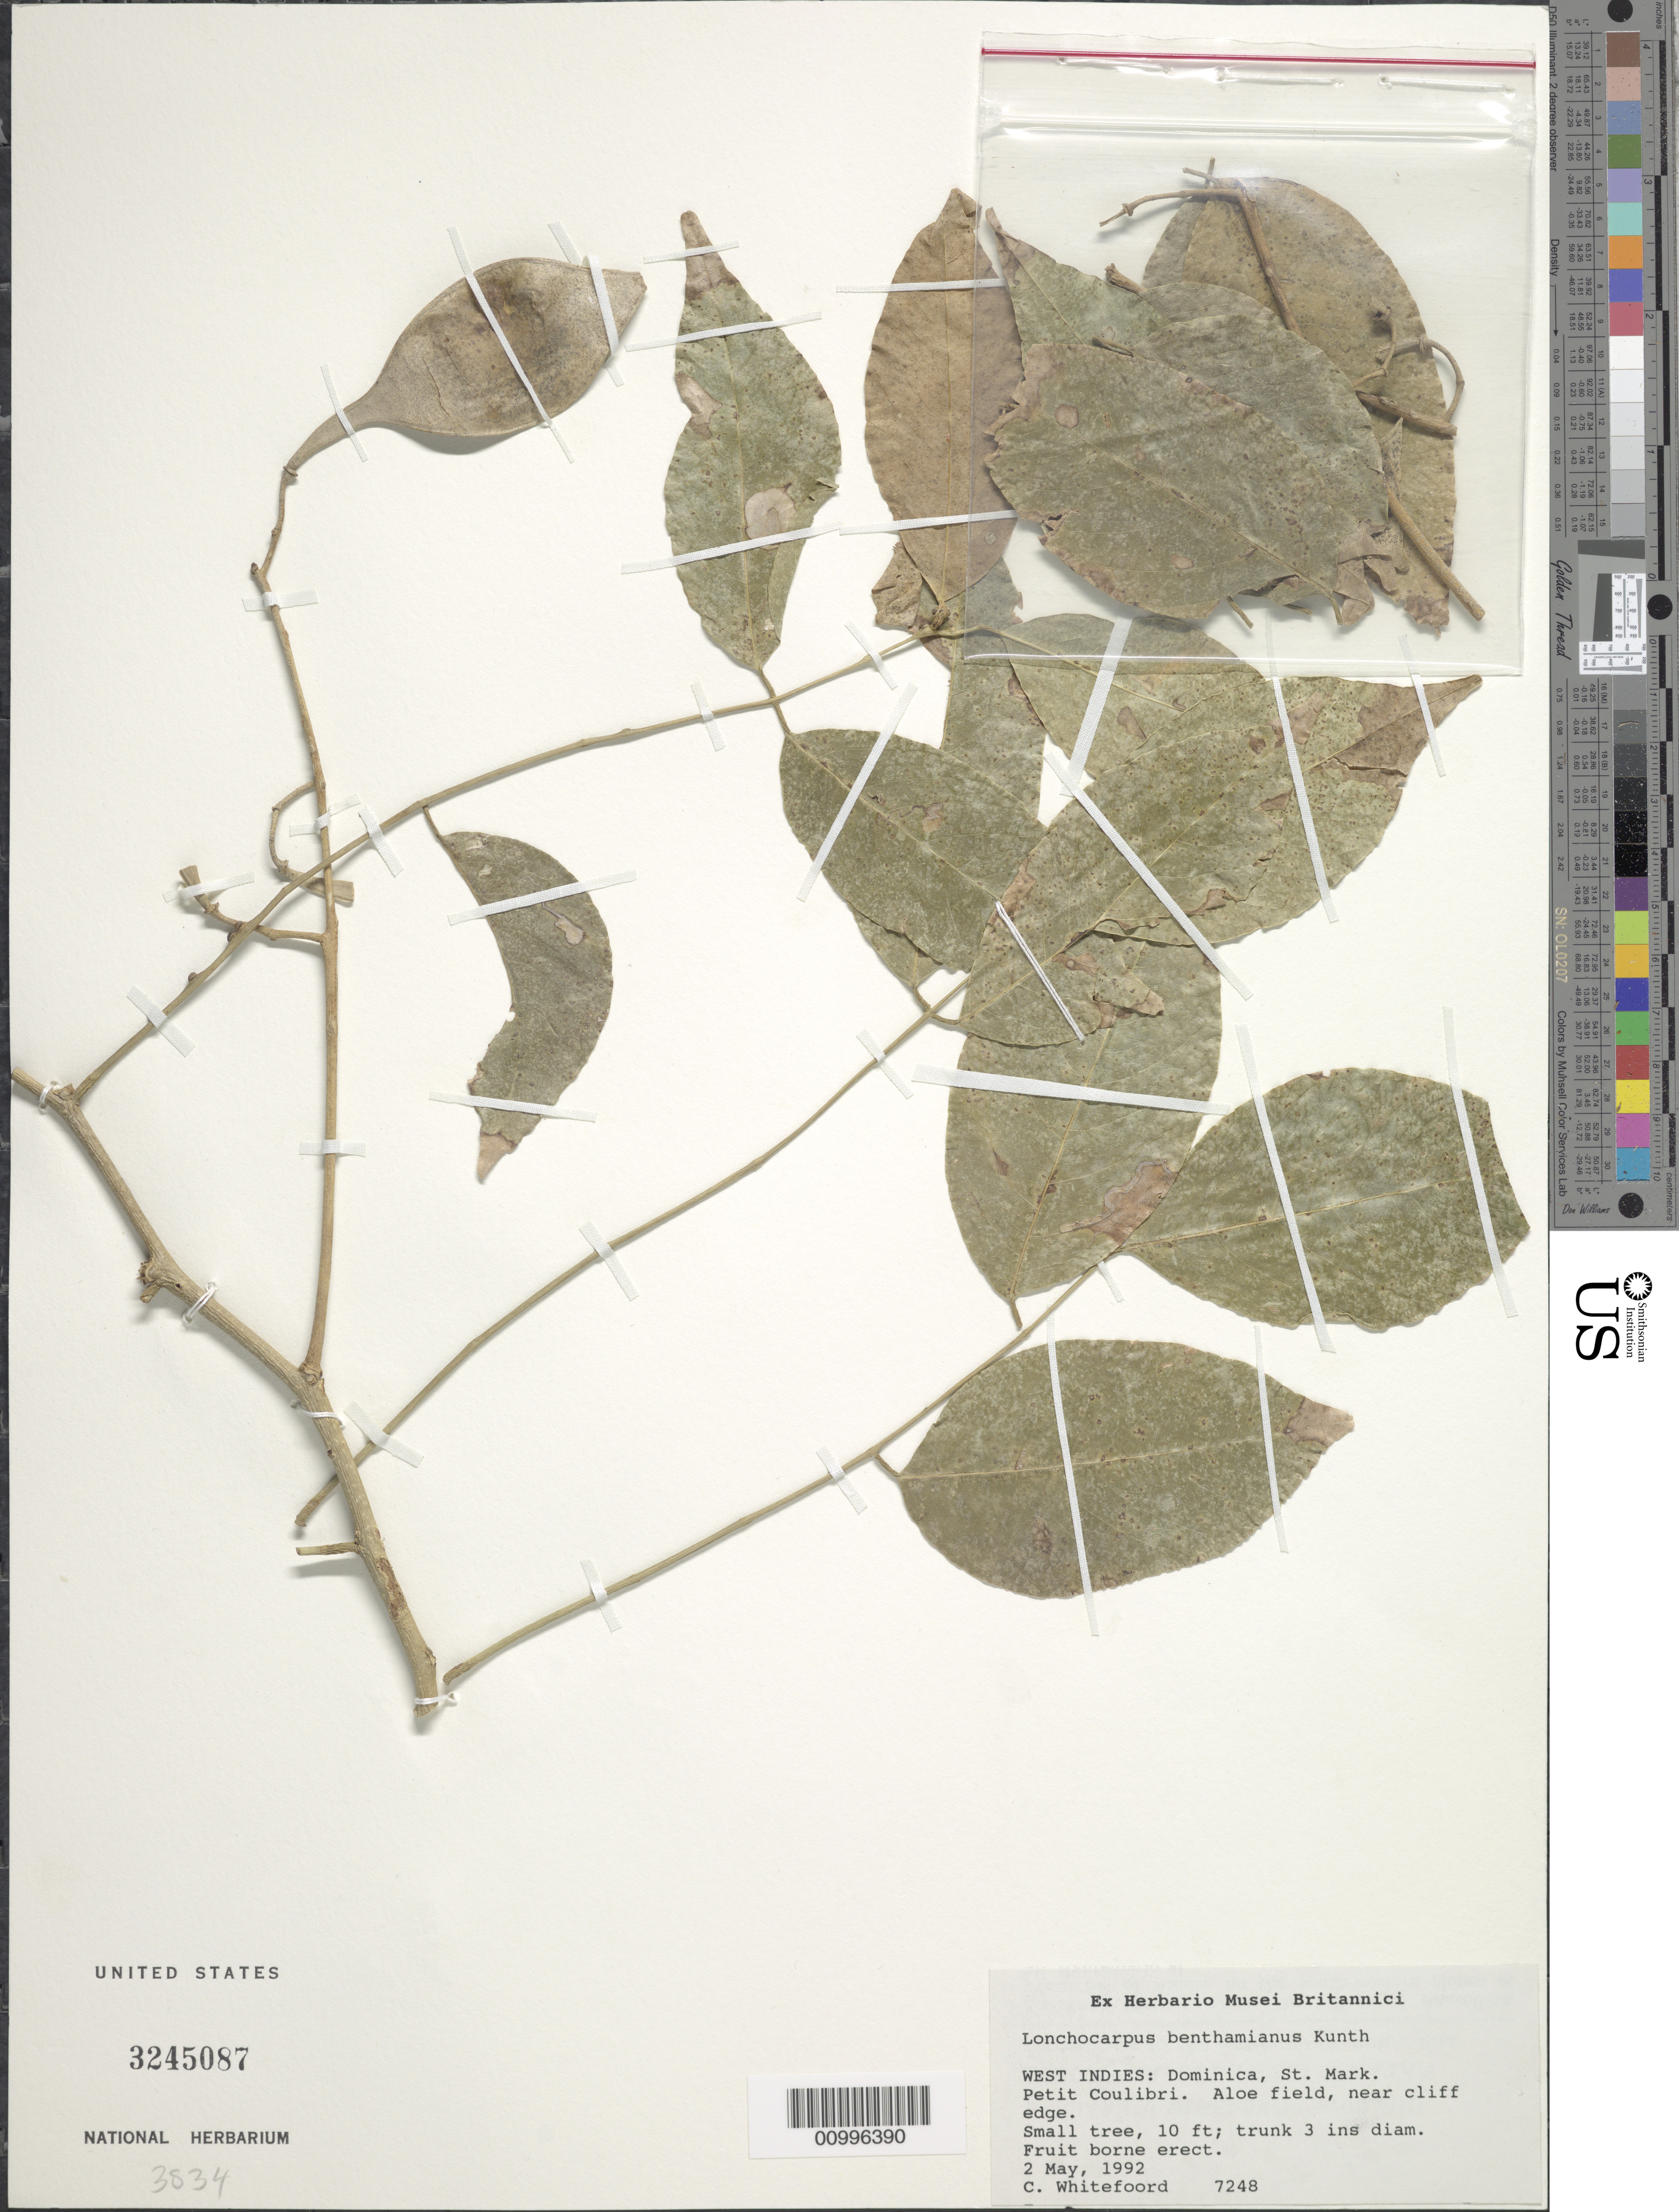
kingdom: Plantae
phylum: Tracheophyta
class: Magnoliopsida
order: Fabales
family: Fabaceae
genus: Lonchocarpus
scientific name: Lonchocarpus violaceus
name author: (Jacq.) DC.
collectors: C. Whitefoord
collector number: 7248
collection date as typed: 02 May 1992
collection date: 1992-05-02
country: Dominica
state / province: St. Mark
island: Dominica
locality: Petit Coulibri. Aloe field, near cliff edge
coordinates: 0 N, 0 E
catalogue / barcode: US 3245087